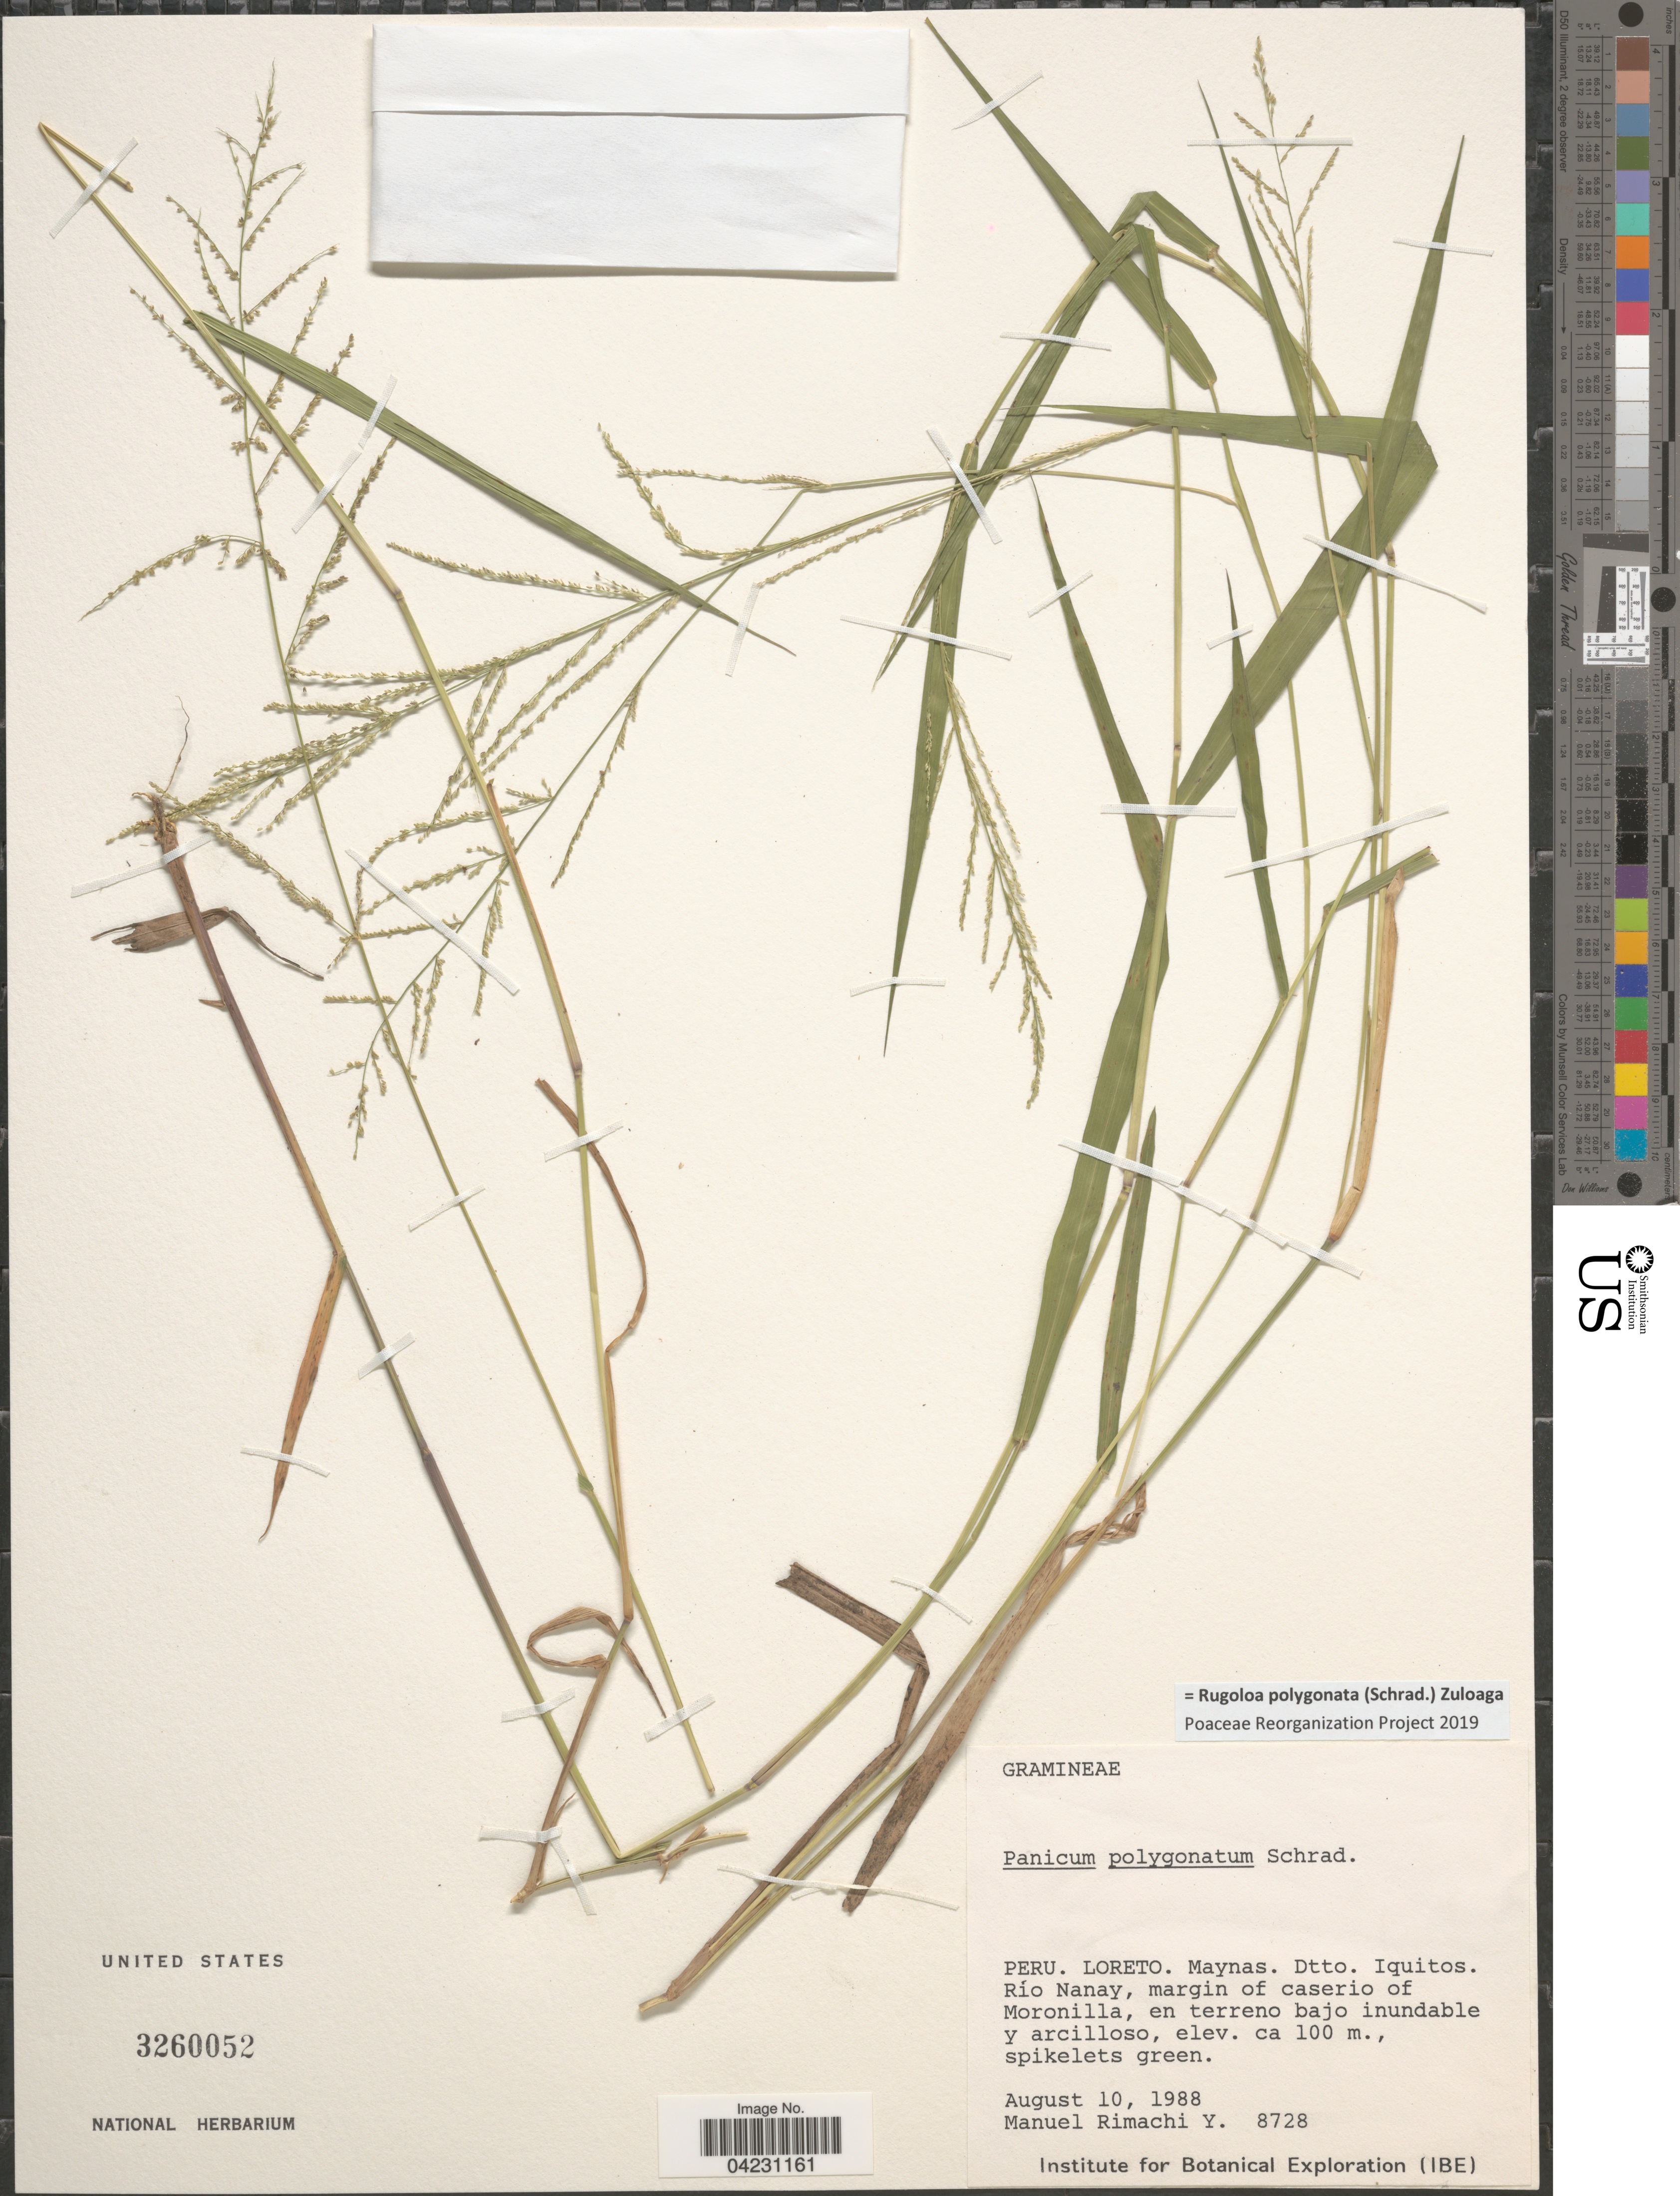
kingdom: Plantae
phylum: Tracheophyta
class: Liliopsida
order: Poales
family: Poaceae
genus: Rugoloa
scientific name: Rugoloa polygonata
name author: (Schrad.) Zuloaga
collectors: M. Rimachi Y.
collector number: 8728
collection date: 1988-08-10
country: Peru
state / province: Loreto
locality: Maynas. Dtto. Iquitos. Río Nanay, margin of caserio of Moronilla, en terreno bajo inundable y arcilloso. Insitute for Botanical Exploration (IBE).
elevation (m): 100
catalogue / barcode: US 3260052